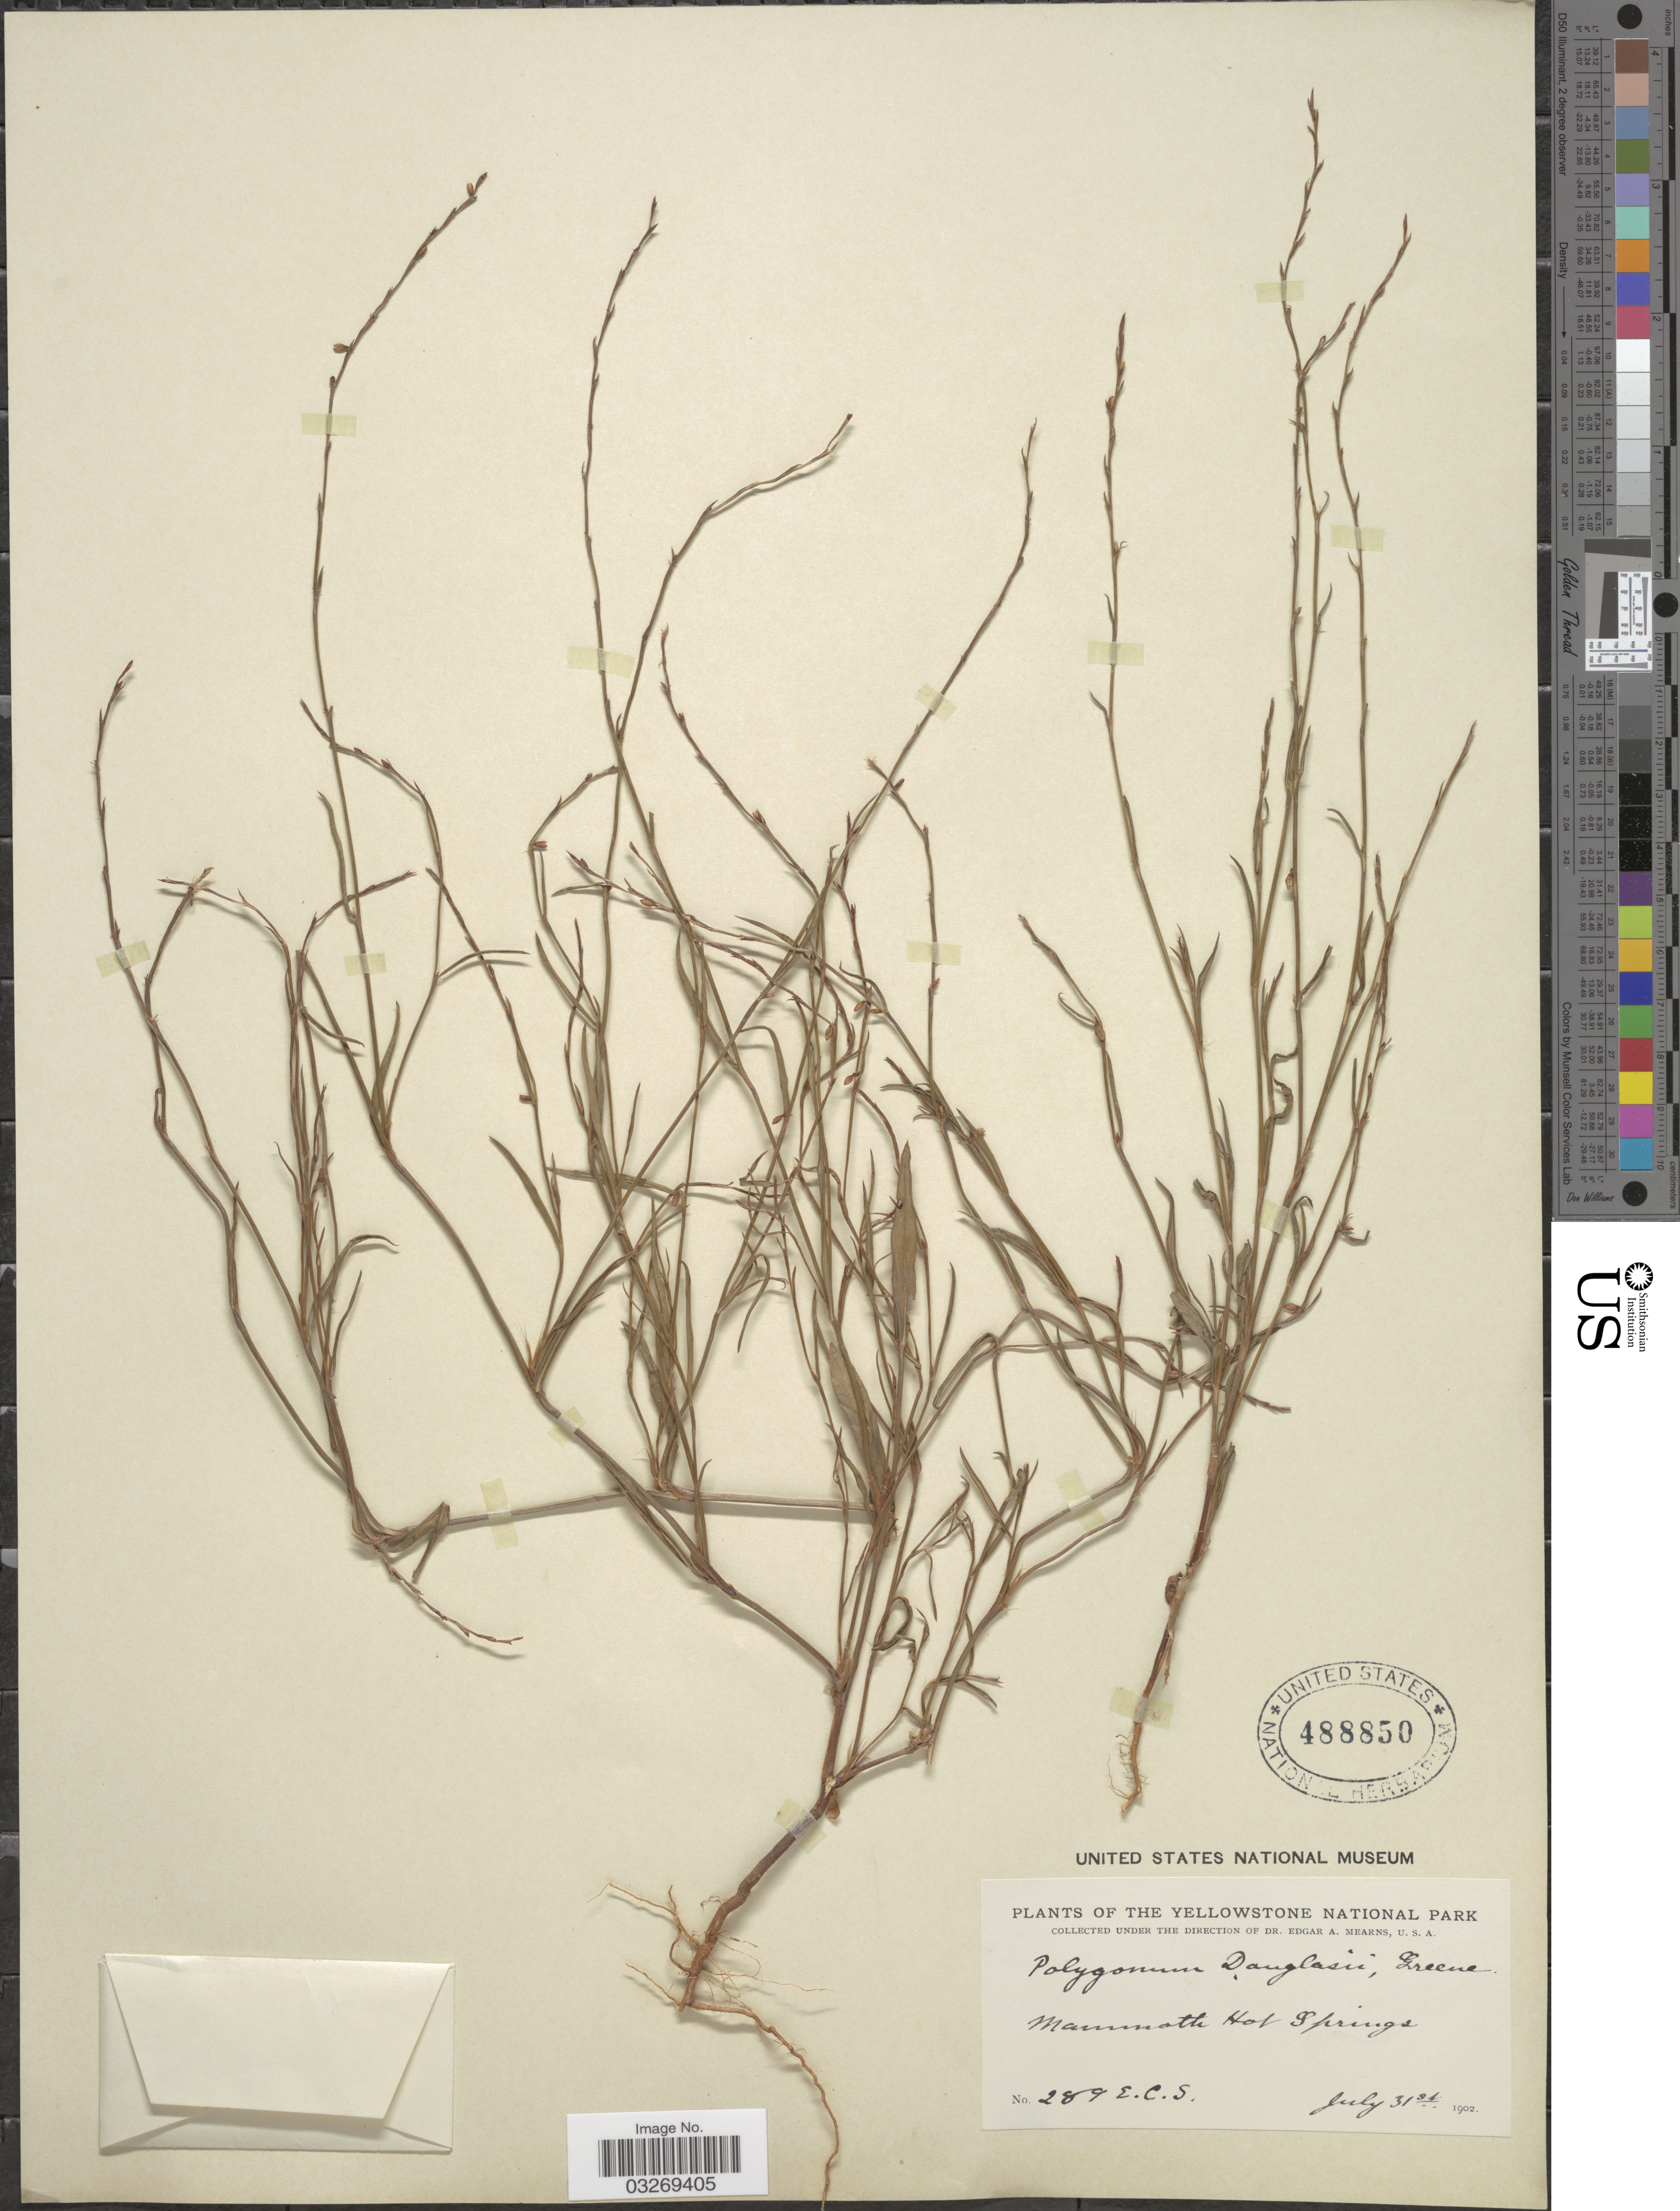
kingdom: Plantae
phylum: Tracheophyta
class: Magnoliopsida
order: Caryophyllales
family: Polygonaceae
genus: Polygonum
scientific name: Polygonum douglasii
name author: Greene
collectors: E. C. Smith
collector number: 289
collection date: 1902-07-31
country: United States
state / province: Wyoming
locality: The Yellowstone National Park, Mammoth Hot Springs.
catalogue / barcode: US 488850